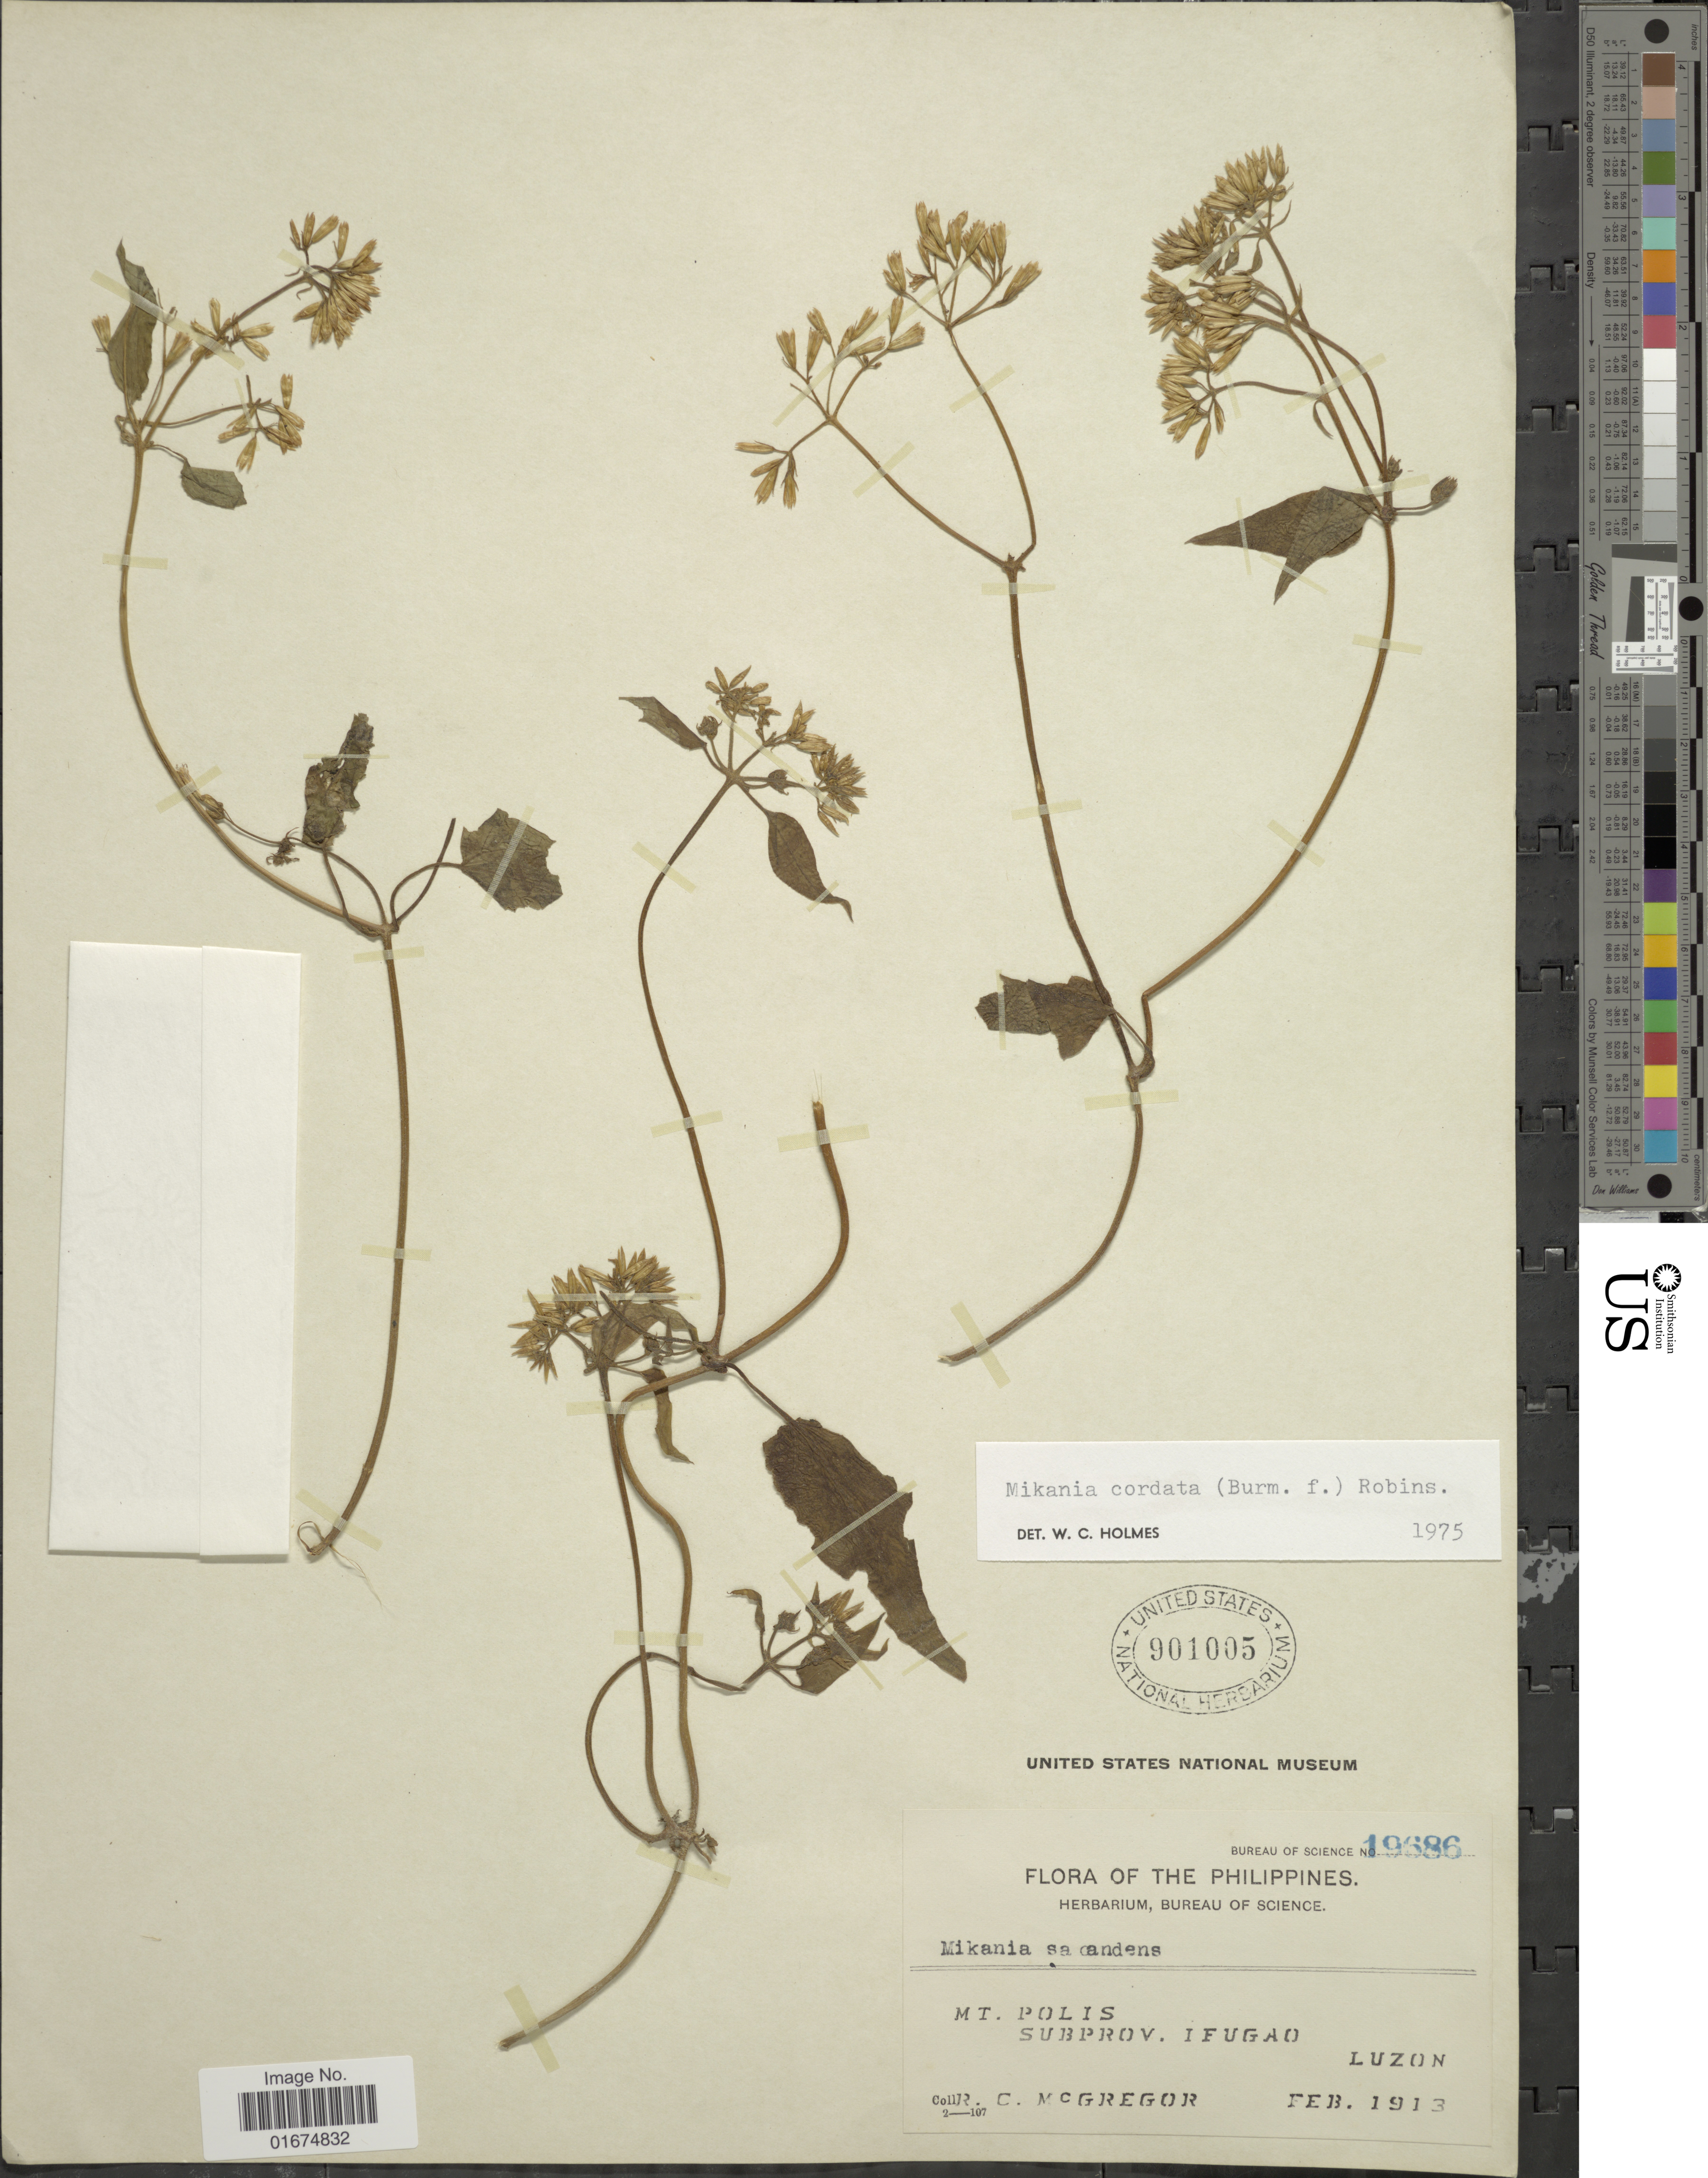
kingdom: Plantae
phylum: Tracheophyta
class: Magnoliopsida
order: Asterales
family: Asteraceae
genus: Mikania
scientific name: Mikania cordata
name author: (Burm. f.) B.L. Rob.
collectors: R. C. McGregor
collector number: Bureau of Science 19386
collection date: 1913-02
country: Philippines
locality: Mt. Polis, Subprov. Ifugao, Luzon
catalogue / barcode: US 901005